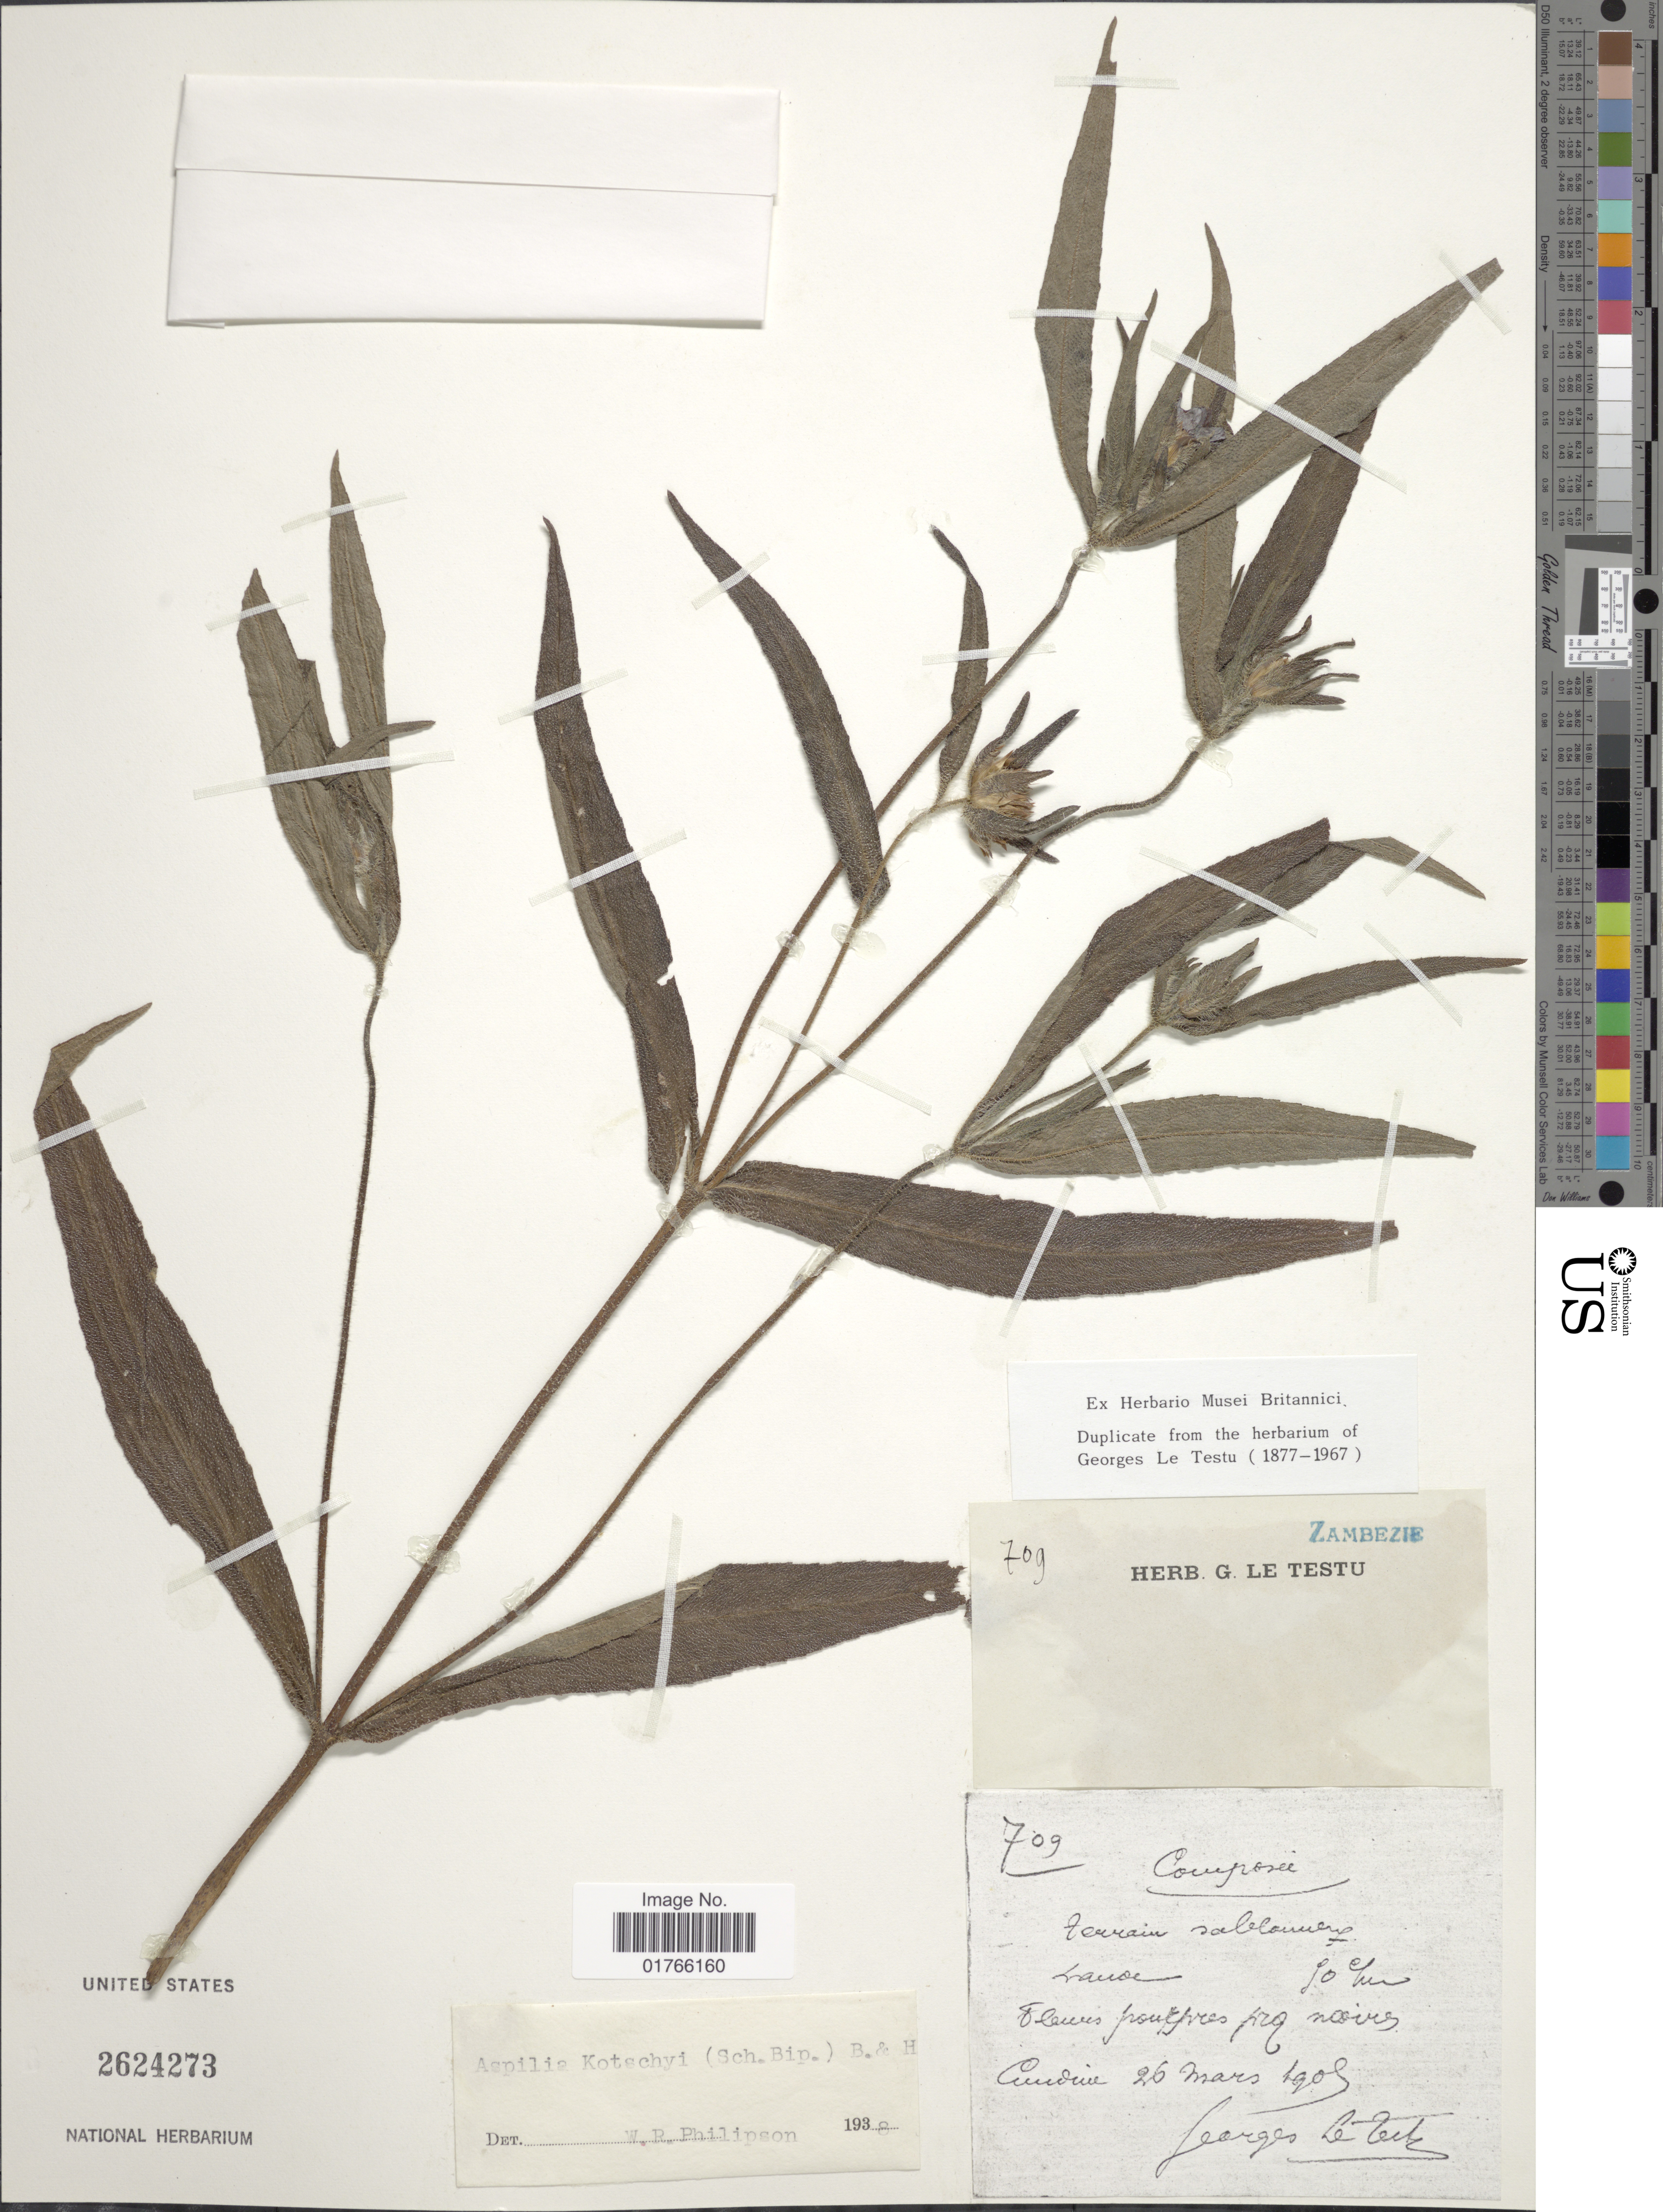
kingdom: Plantae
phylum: Tracheophyta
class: Magnoliopsida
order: Asterales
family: Asteraceae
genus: Aspilia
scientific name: Aspilia kotschyi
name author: (Sch. Bip.) Oliv.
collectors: G. Le Testu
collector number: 709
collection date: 1905-03-26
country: Mozambique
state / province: Zambézia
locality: Cundine.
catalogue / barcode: US 2624273